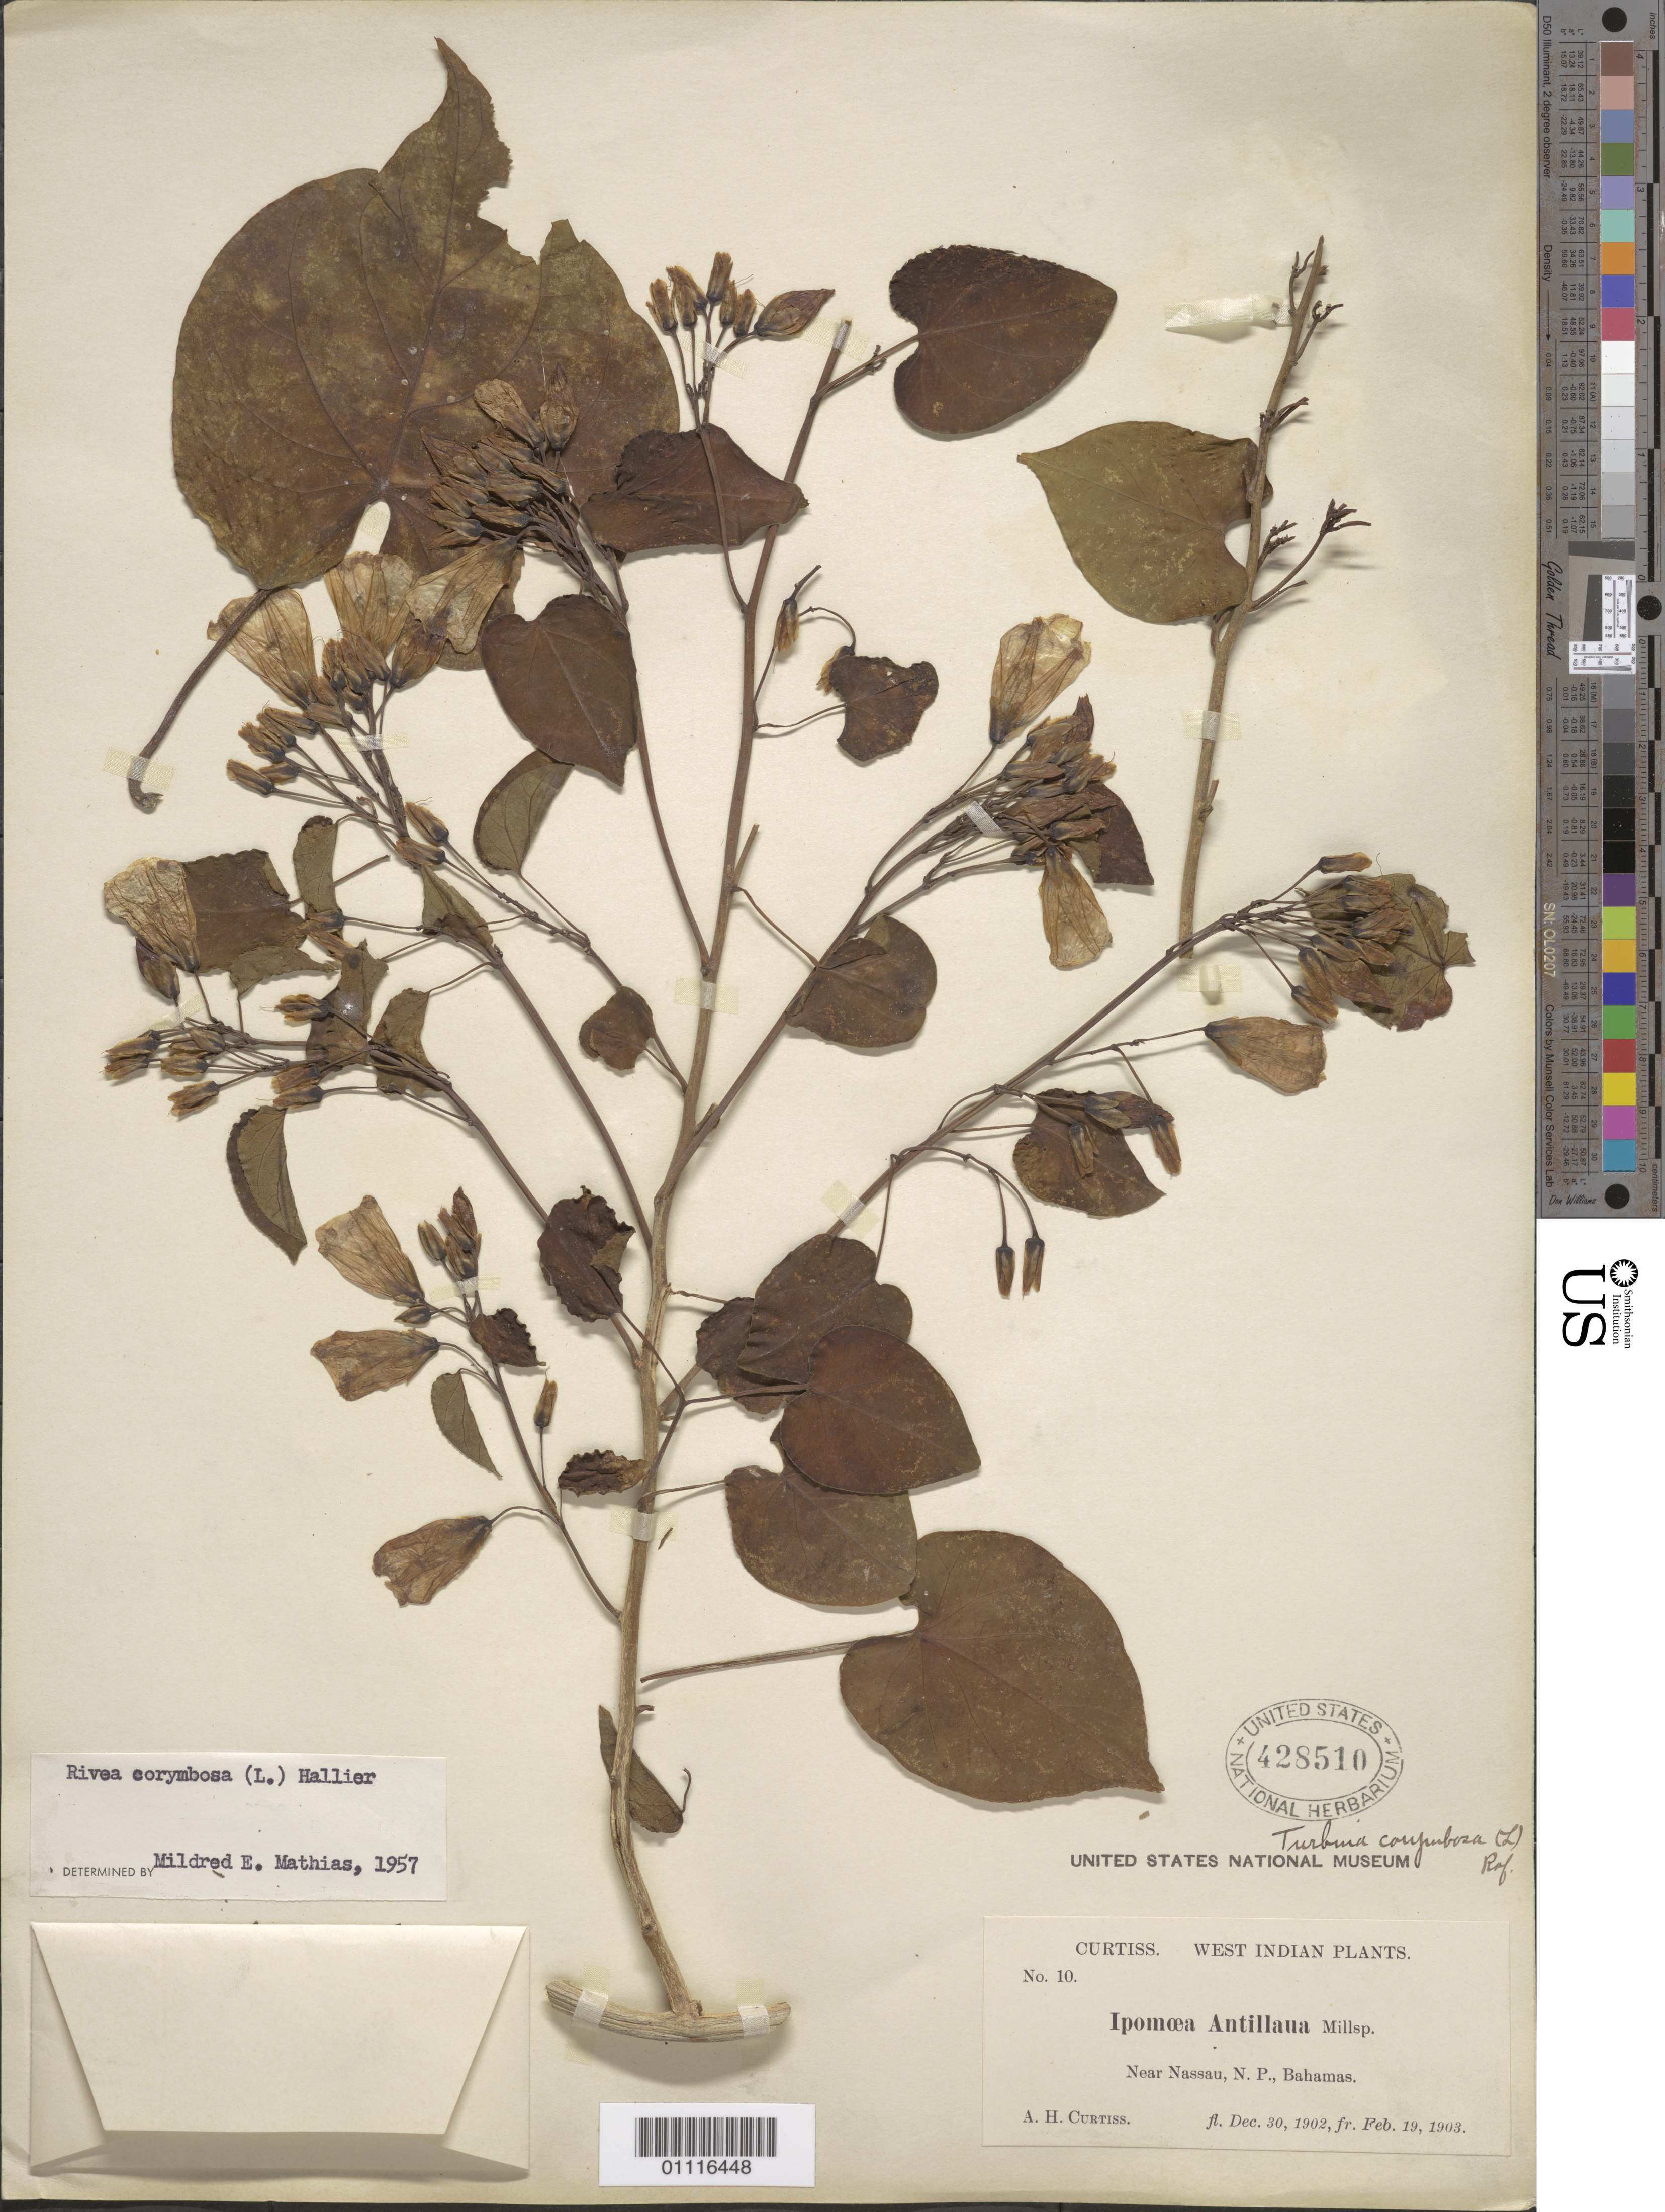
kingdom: Plantae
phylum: Tracheophyta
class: Magnoliopsida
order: Solanales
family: Convolvulaceae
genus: Turbina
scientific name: Turbina corymbosa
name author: (L.) Raf.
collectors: A. H. Curtiss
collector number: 10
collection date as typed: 30 Dec 1902 and 19 Feb 1903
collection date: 1903-02-19,1920-12-30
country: Bahamas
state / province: New Providence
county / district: Nassau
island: New Providence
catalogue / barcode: US 428510